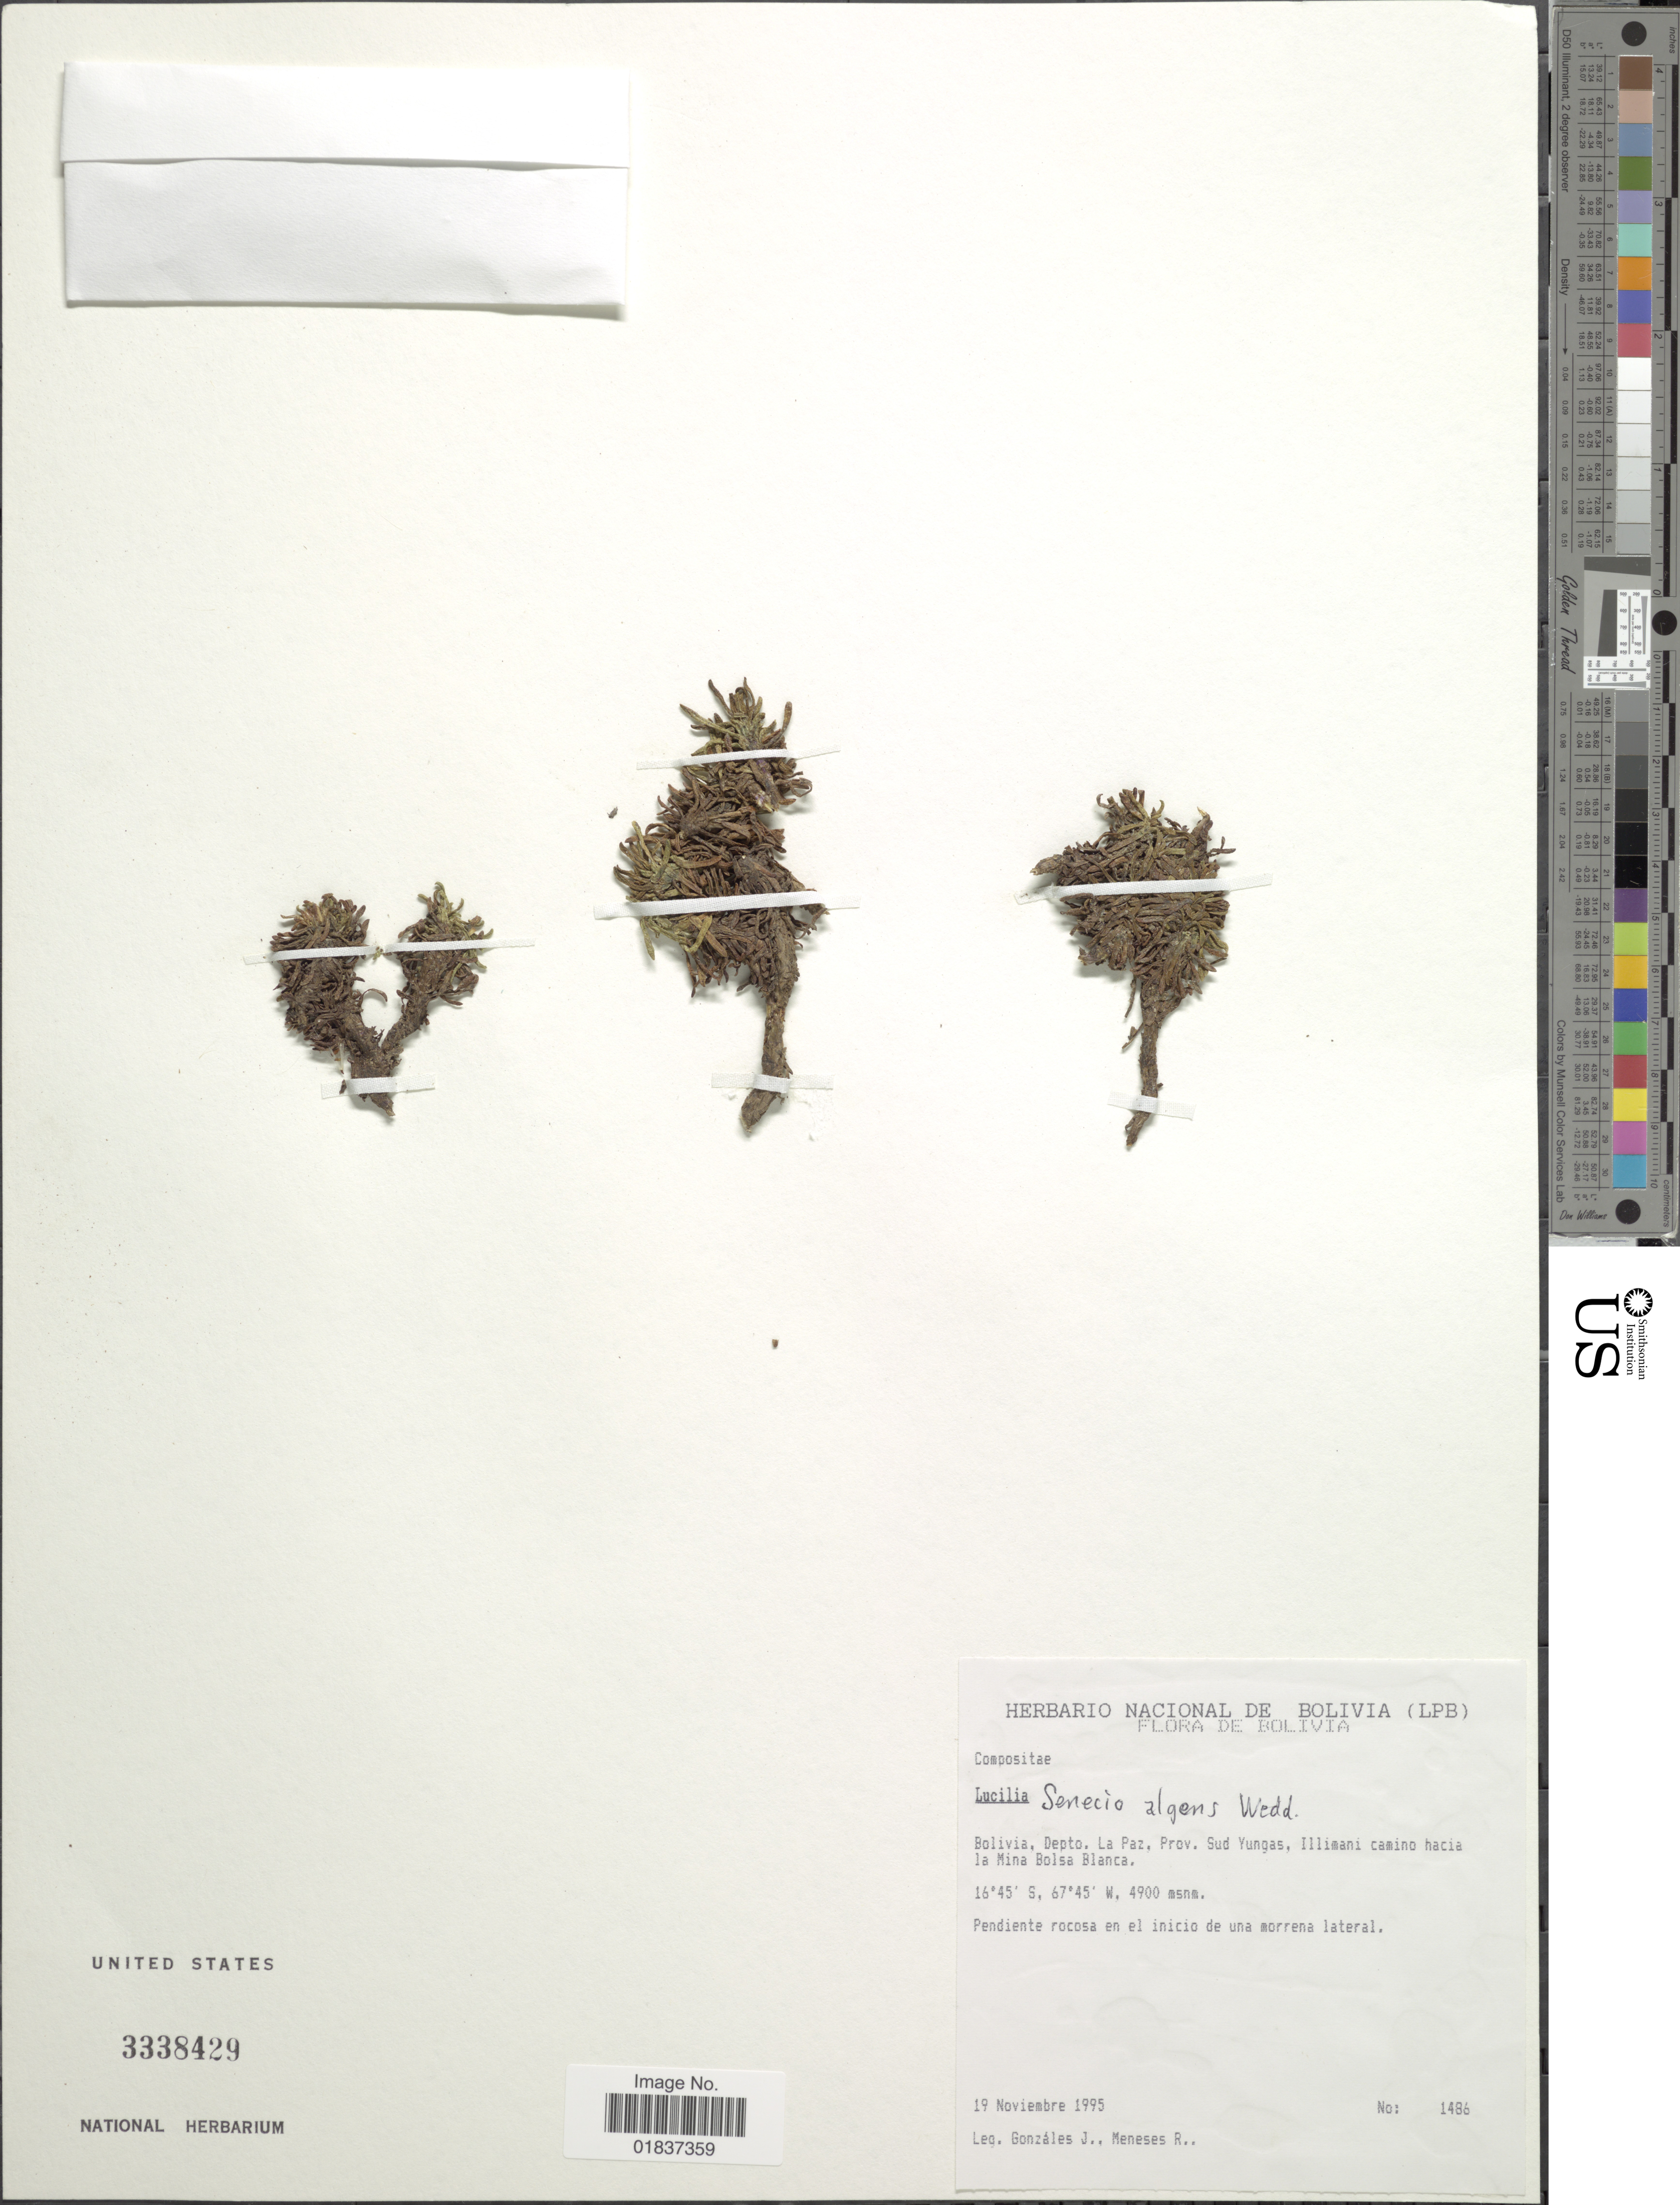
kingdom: Plantae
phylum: Tracheophyta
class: Magnoliopsida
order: Asterales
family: Asteraceae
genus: Senecio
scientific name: Senecio gamolepis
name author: Cabrera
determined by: Calvo, Joel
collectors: J. Gonzales & R. I. Meneses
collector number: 1486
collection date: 1995-11-19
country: Bolivia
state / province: La Paz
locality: Depto. La Paz, Prov. Sud Yungas, Illimani camino hacia la Mina Bolsa Blanca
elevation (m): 4900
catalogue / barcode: US 3338429